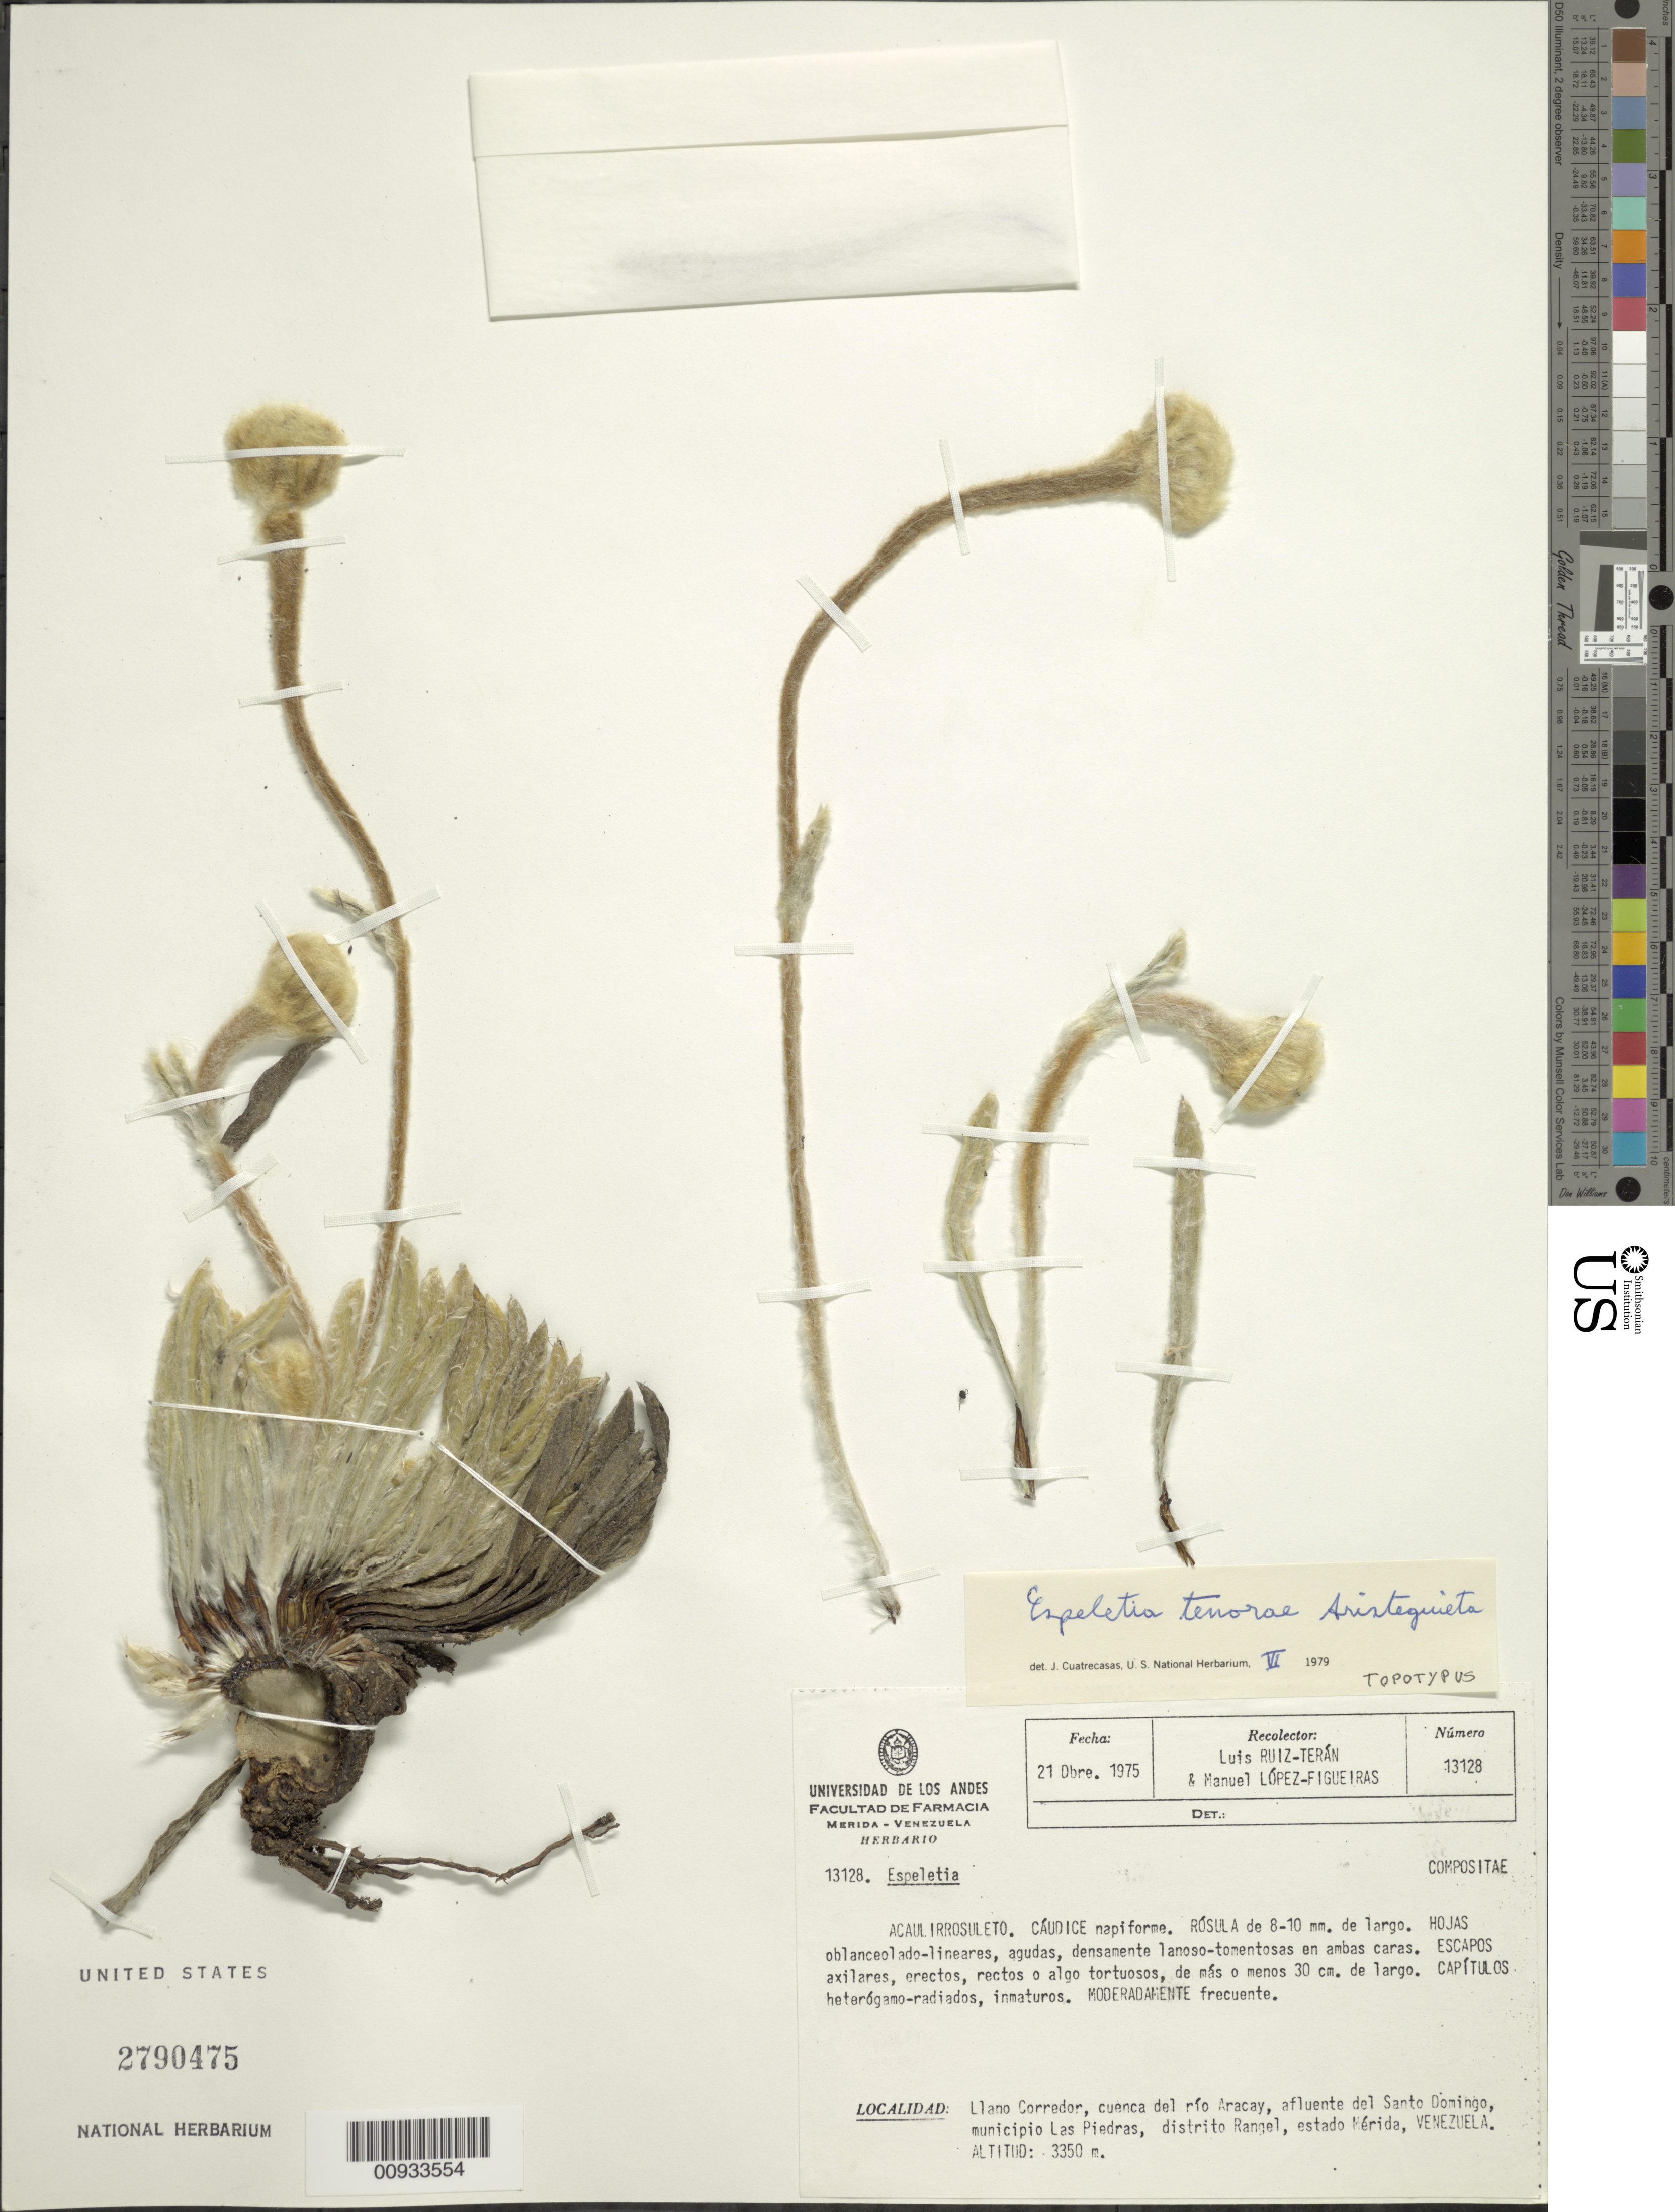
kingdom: Plantae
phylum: Tracheophyta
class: Magnoliopsida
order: Asterales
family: Asteraceae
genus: Espeletia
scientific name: Espeletia tenorae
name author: Aristeg.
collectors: L. E. Ruíz-Terán & M. López Figueiras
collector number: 13128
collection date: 1975-10-21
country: Venezuela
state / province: Mérida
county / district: Rangel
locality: Llano Corredor, cuenca del Río Aracay, afluente del Santo Domingo.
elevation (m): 3350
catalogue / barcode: US 2790475